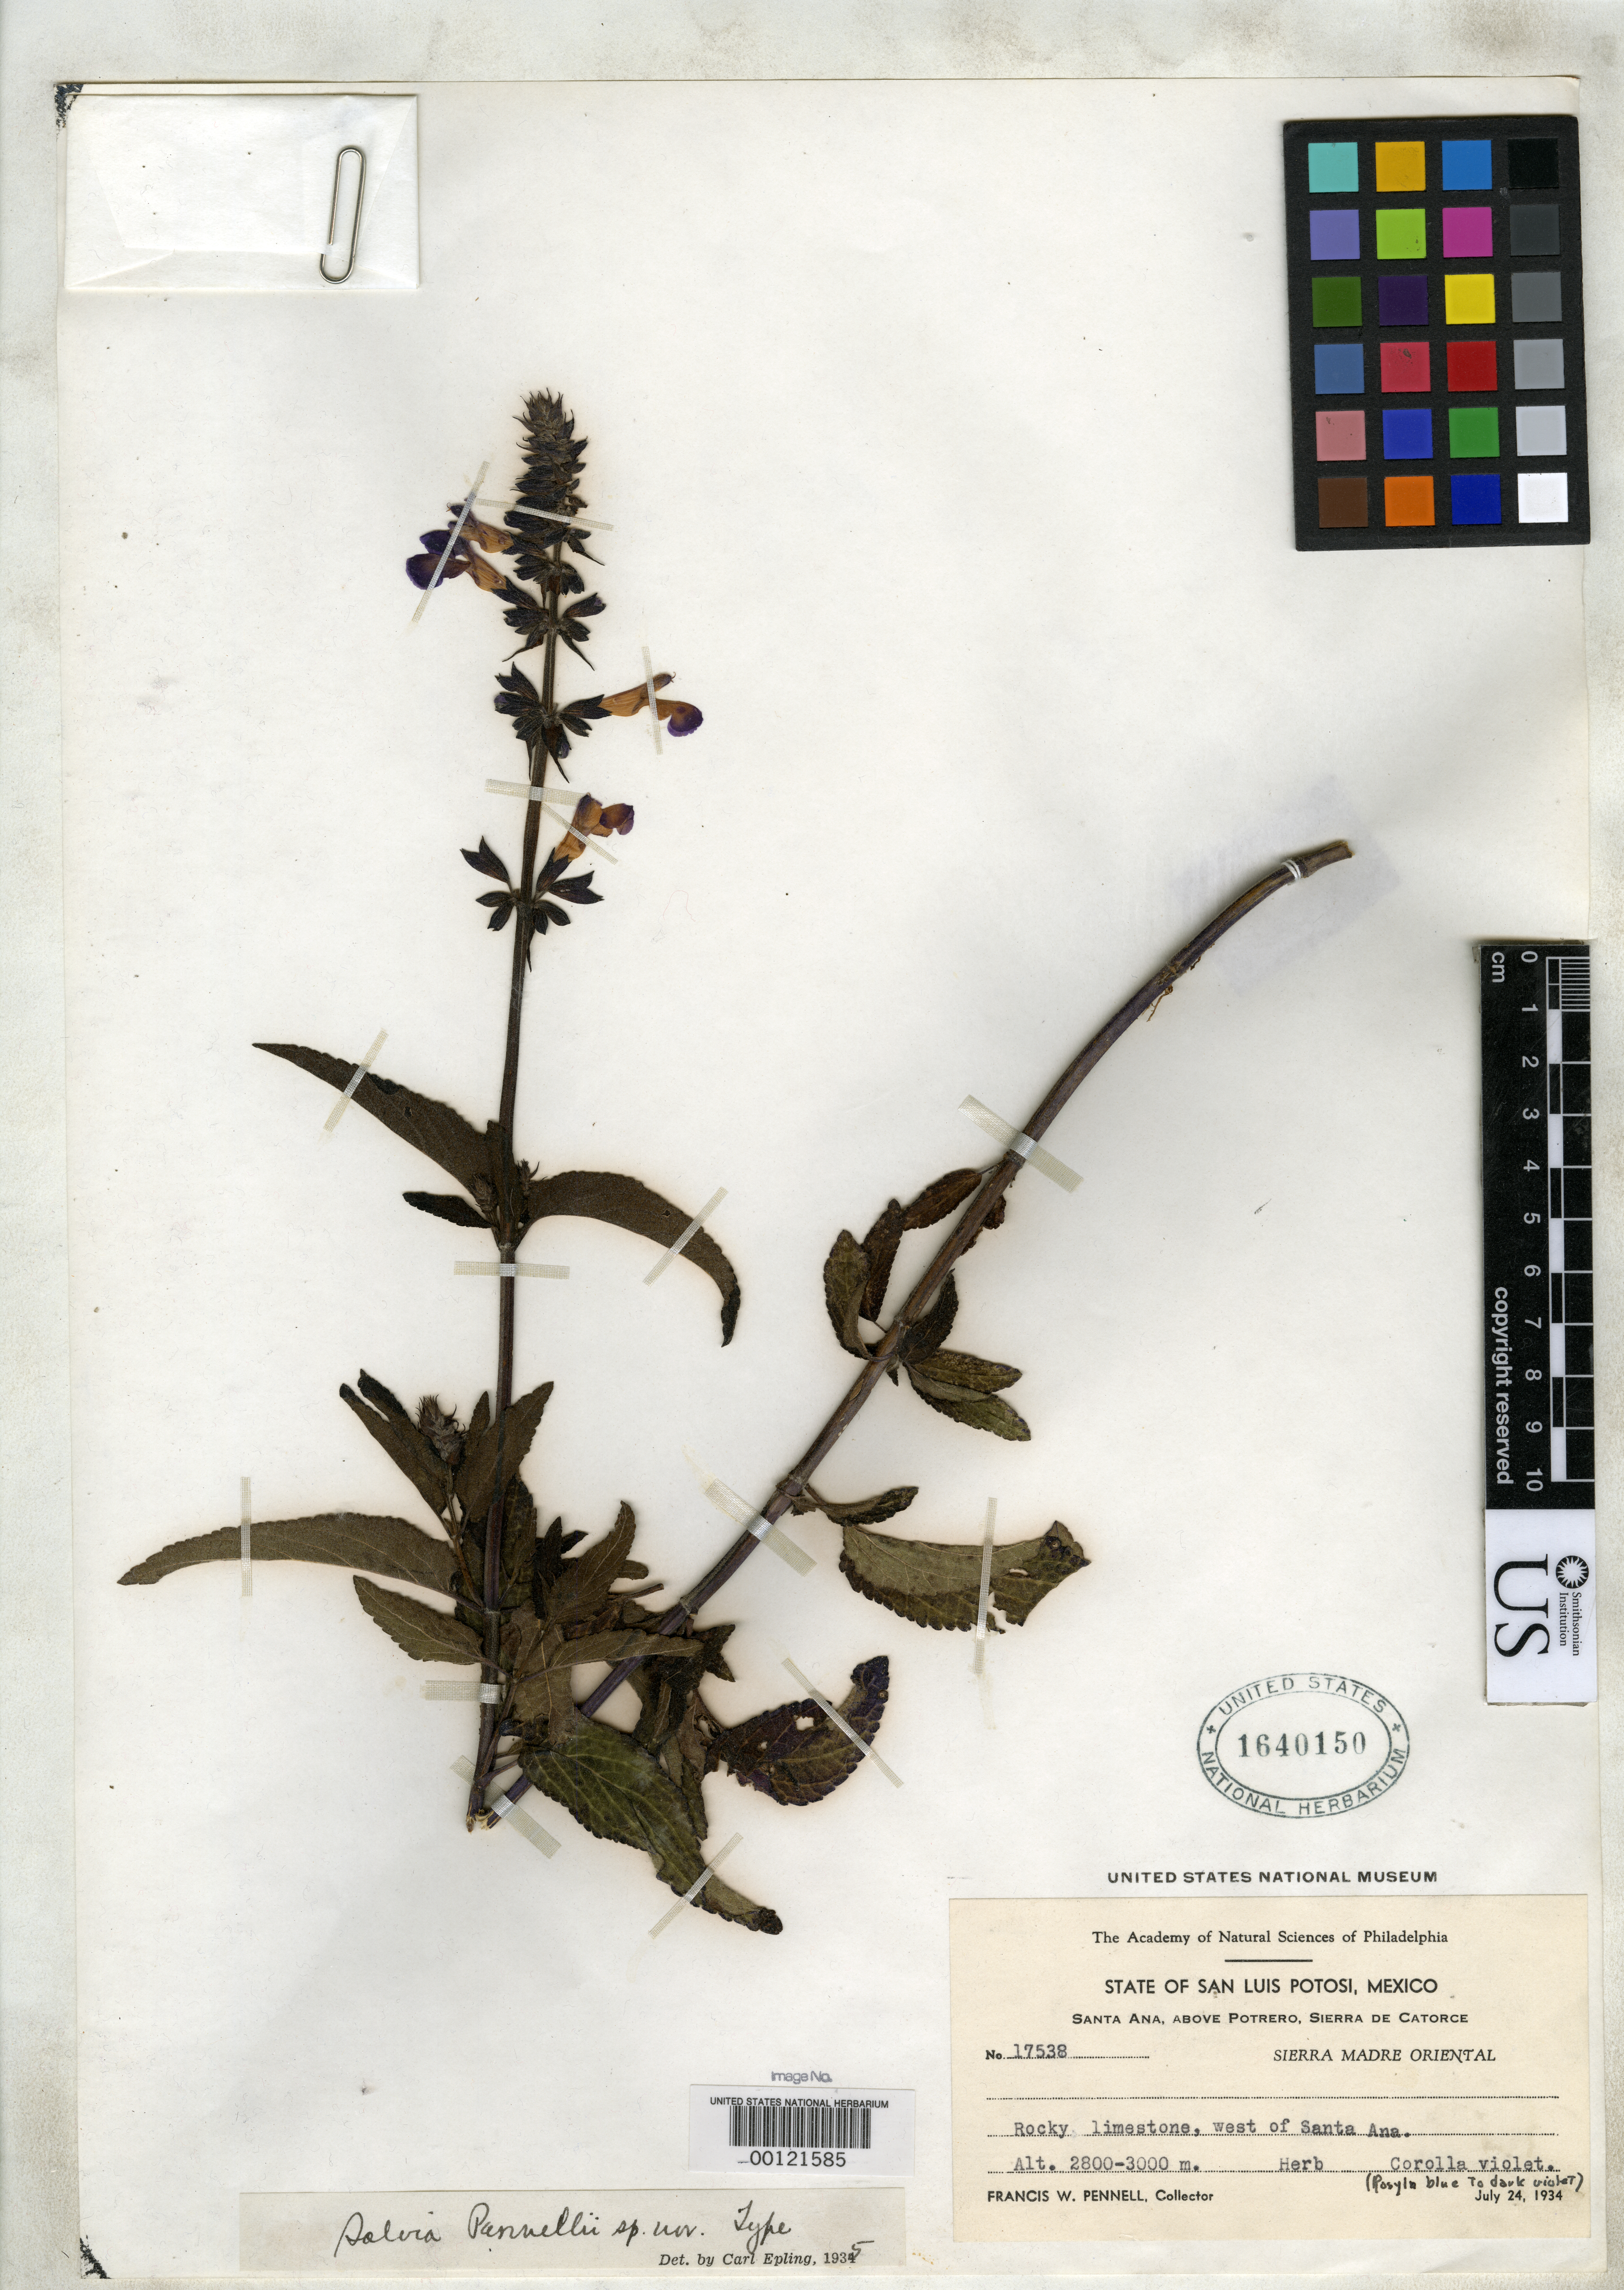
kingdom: Plantae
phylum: Tracheophyta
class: Magnoliopsida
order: Lamiales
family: Lamiaceae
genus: Salvia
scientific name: Salvia pennellii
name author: Epling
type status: Holotype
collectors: F. W. Pennell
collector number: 17538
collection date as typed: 24 Jul 1934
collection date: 1934-07-24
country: Mexico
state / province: San Luis Potosi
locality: Santa Ana, above Potrero, sierra de Catorce, Sierra Madre Oriental.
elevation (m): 2800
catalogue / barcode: US 1640150